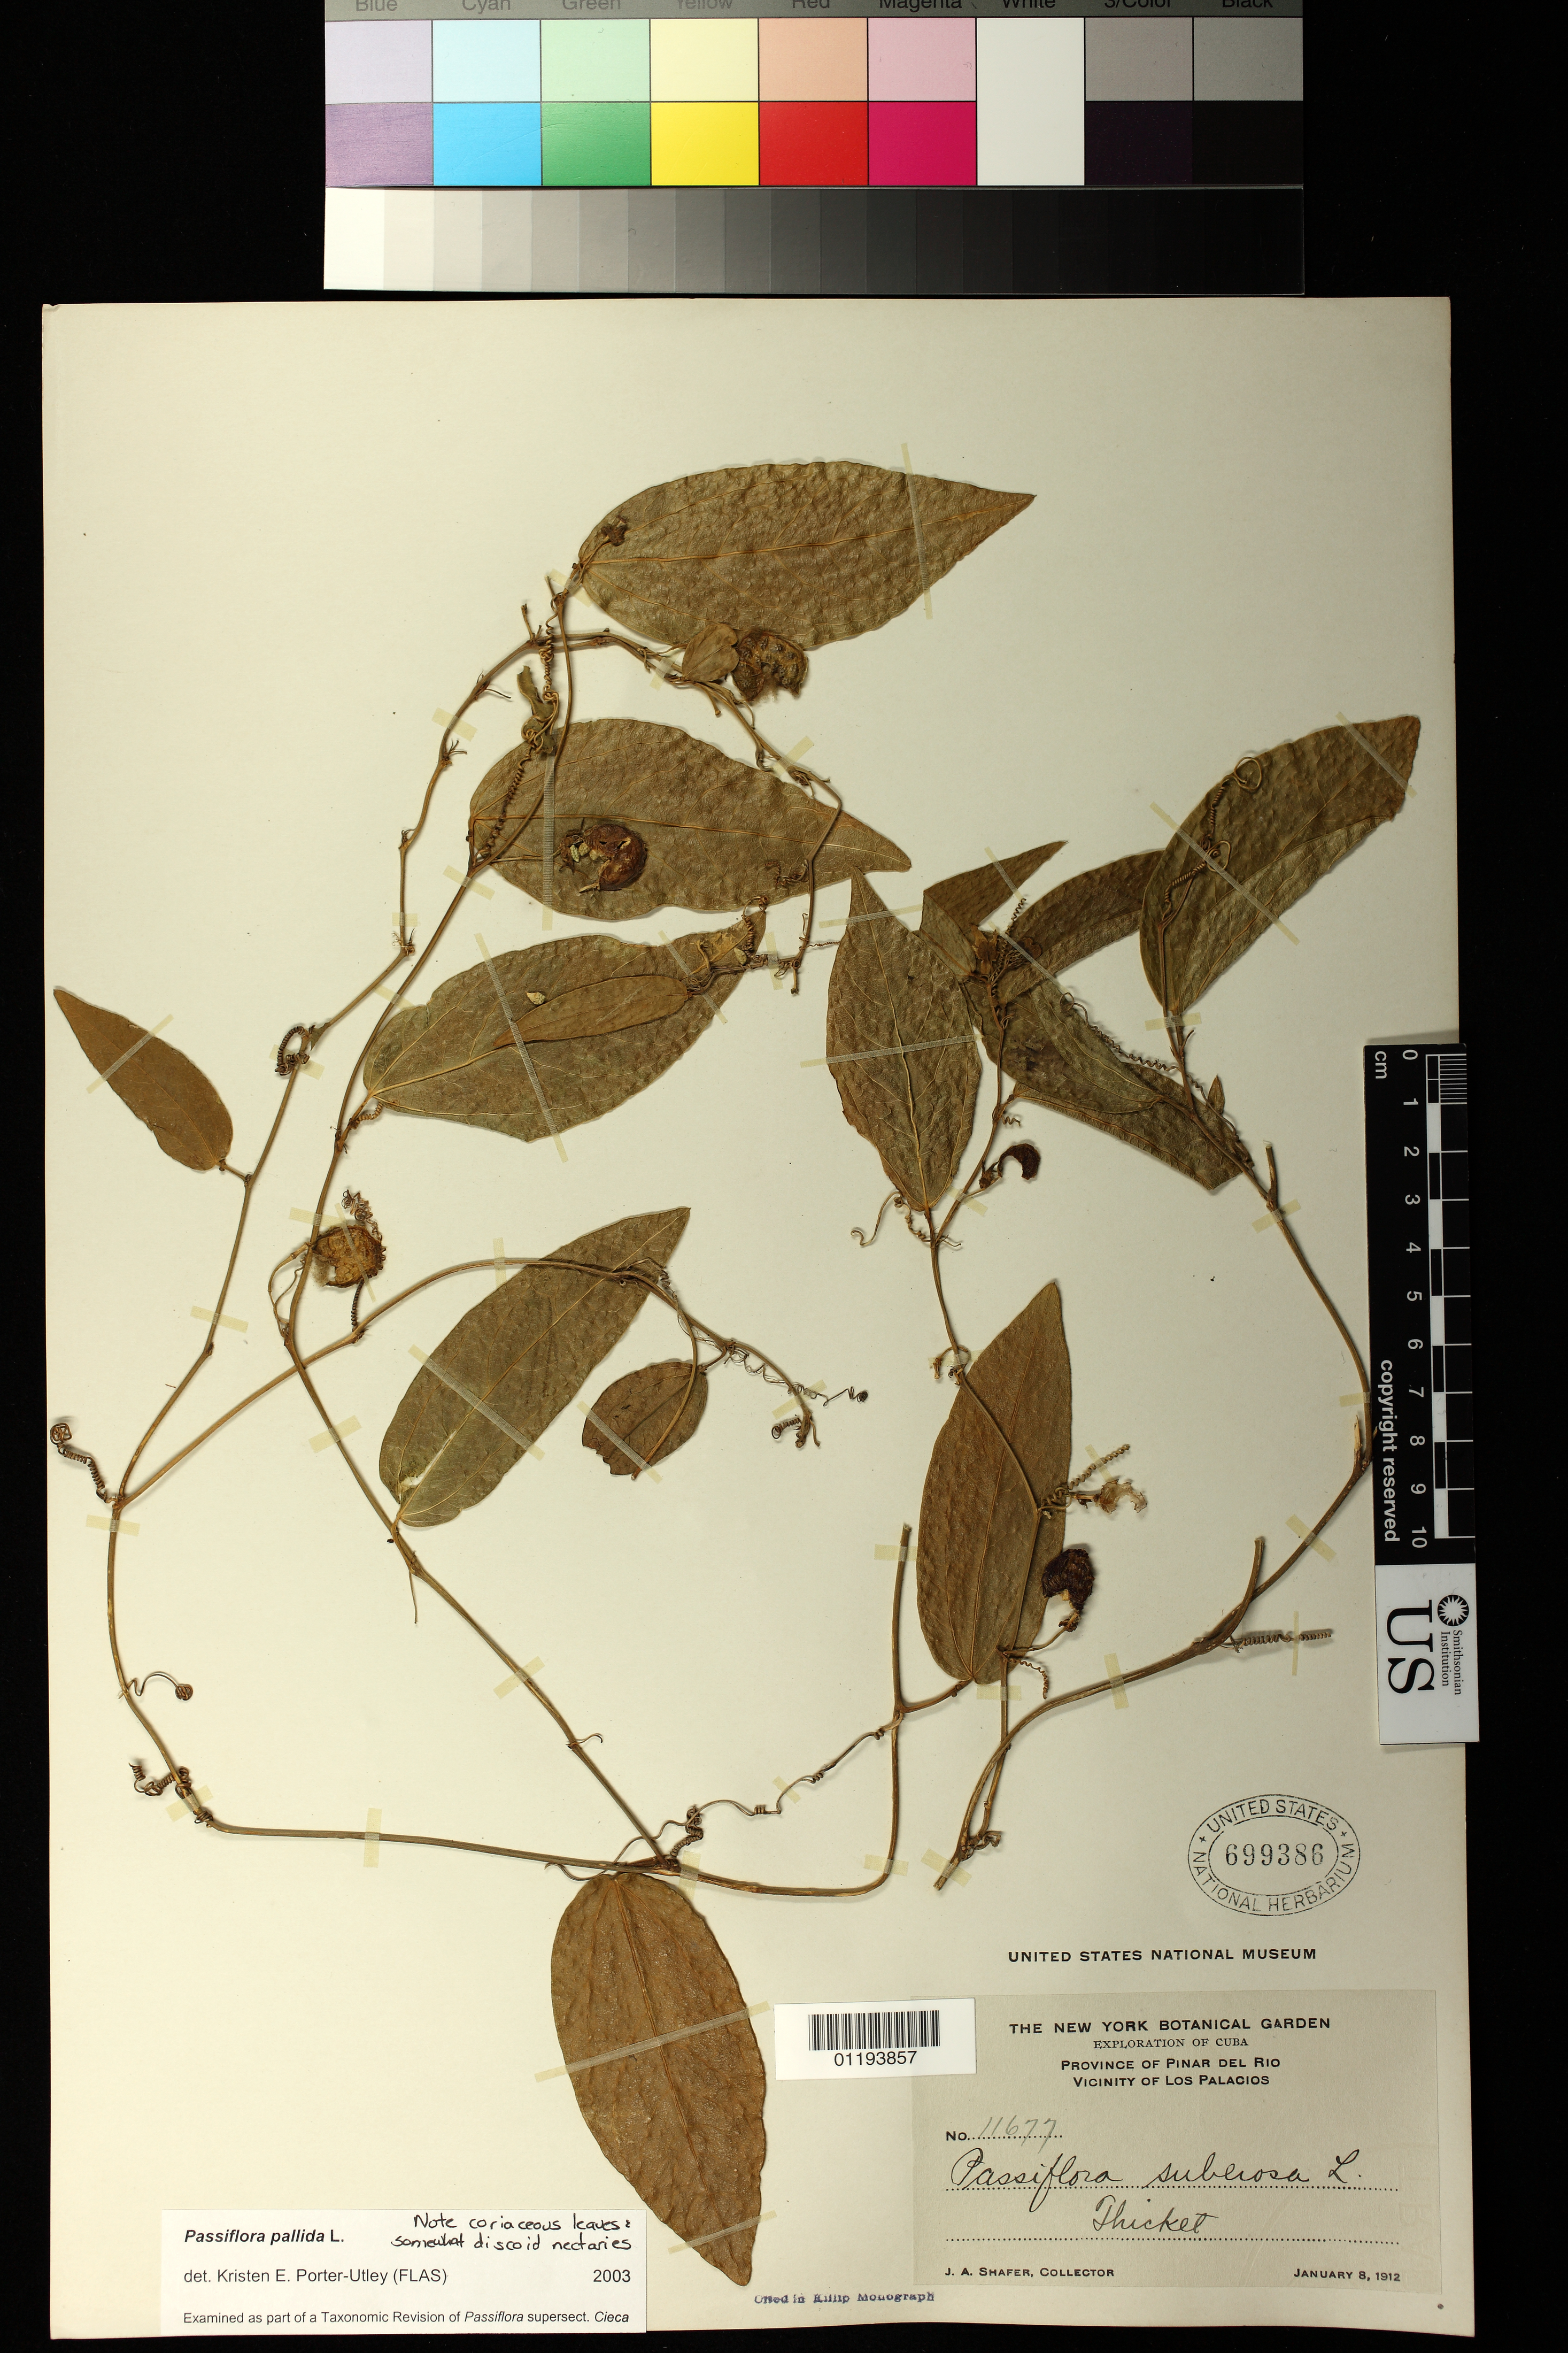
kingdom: Plantae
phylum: Tracheophyta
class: Magnoliopsida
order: Malpighiales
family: Passifloraceae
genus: Passiflora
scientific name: Passiflora pallida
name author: L.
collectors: J. A. Shafer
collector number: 11677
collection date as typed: Jan 8 1912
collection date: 1912-01-08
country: Cuba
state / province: Pinar del Rio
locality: Vicinity of Los Palacios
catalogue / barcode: US 699386